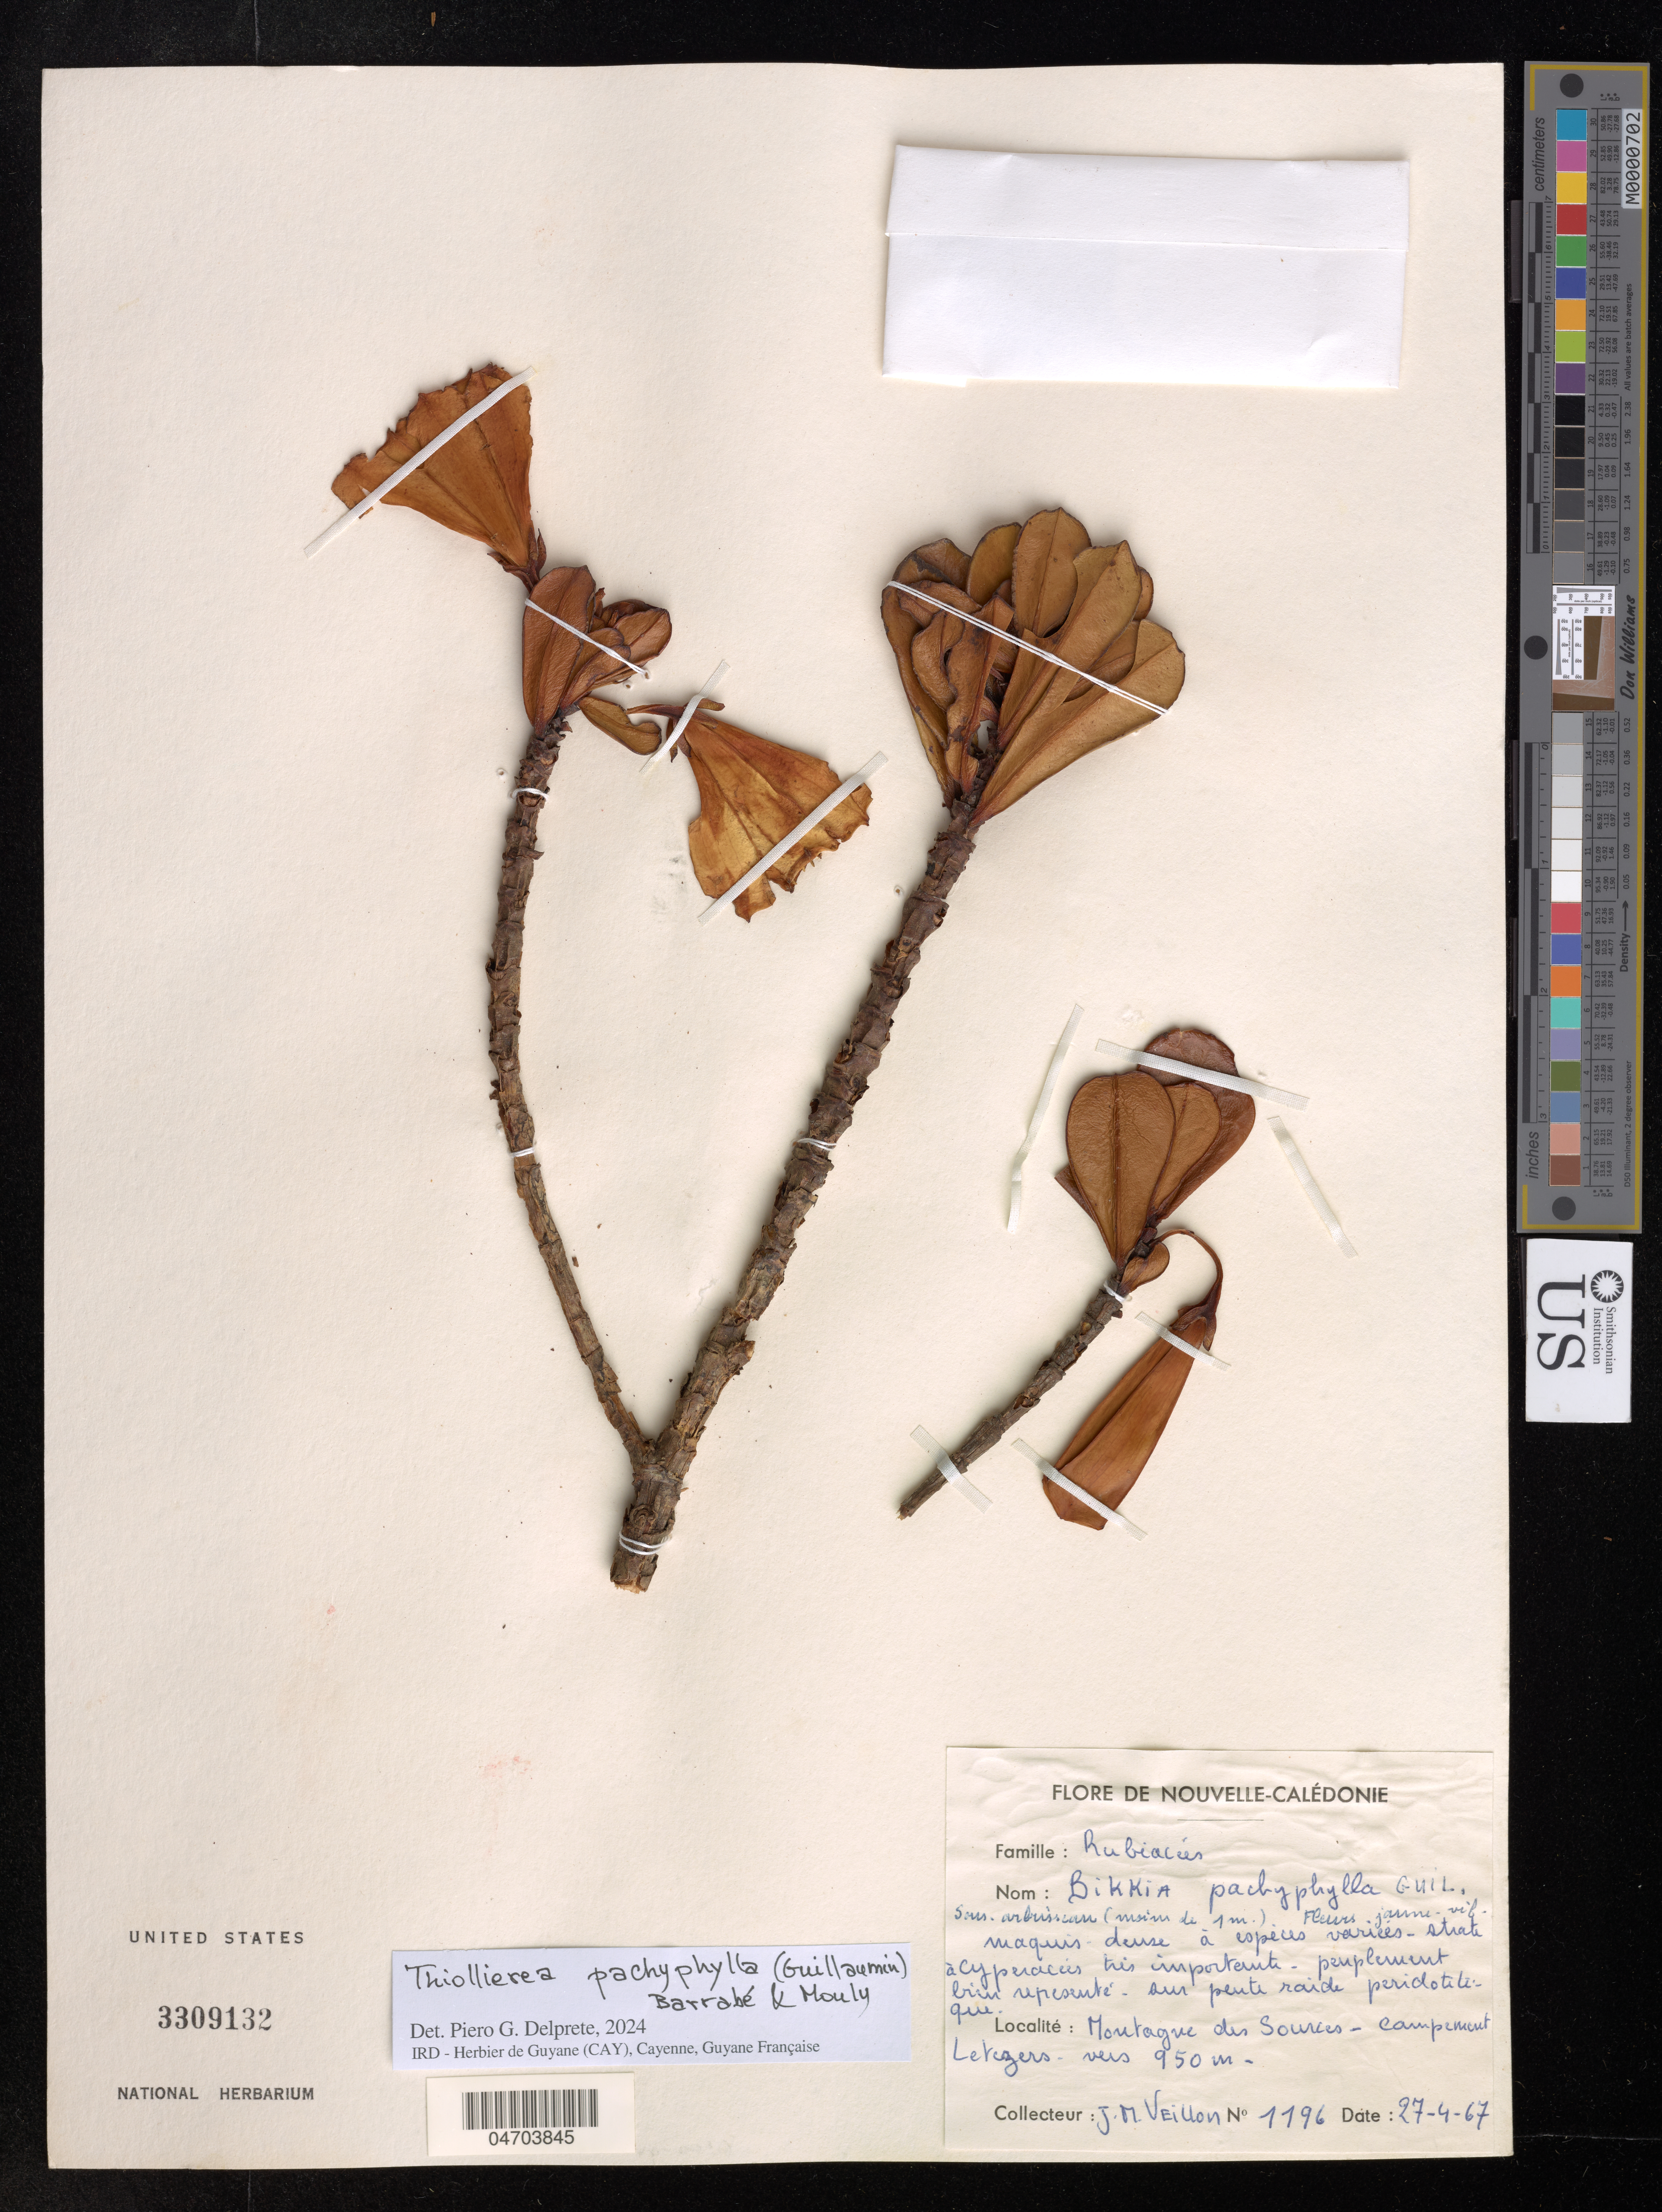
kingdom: Plantae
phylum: Tracheophyta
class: Magnoliopsida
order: Gentianales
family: Rubiaceae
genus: Thiollierea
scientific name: Thiollierea pachyphylla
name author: (Guillaumin) Barrabé & Mouly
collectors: J. Veillon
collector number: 1196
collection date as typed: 27 Apr67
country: New Caledonia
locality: Montagne des Sources - campement Letegers.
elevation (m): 950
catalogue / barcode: US 3309132